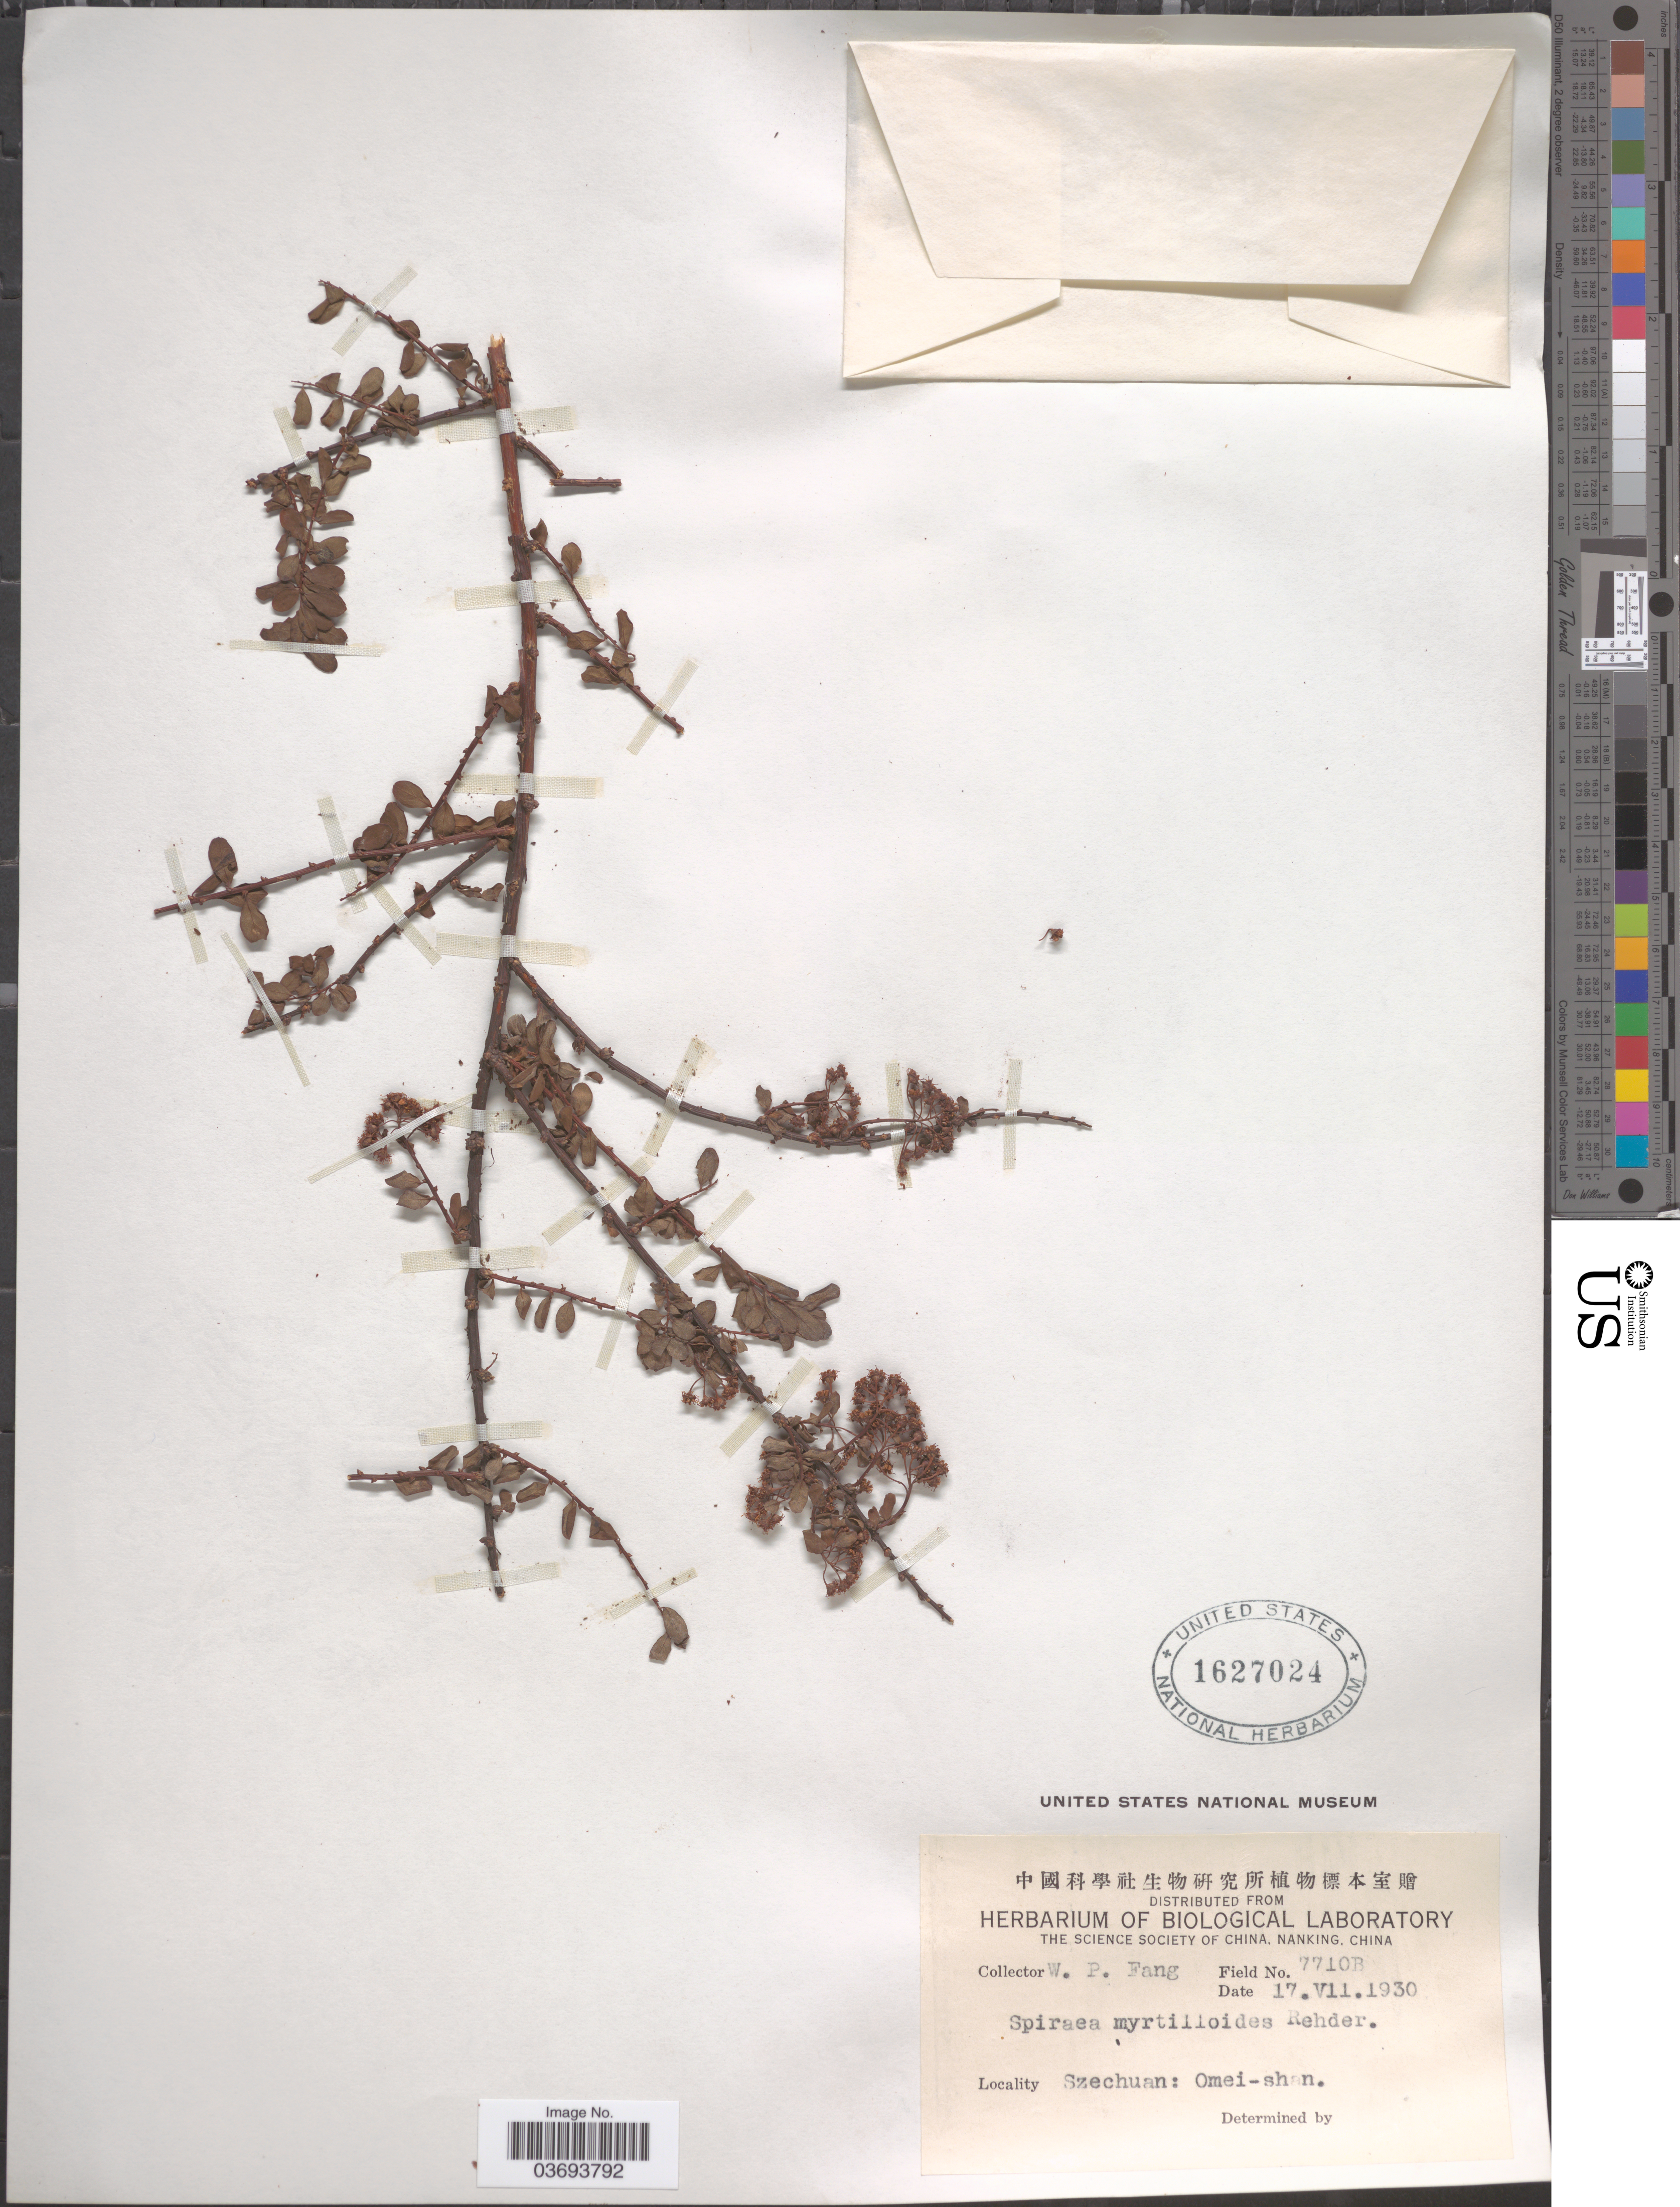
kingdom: Plantae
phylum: Tracheophyta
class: Magnoliopsida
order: Rosales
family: Rosaceae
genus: Spiraea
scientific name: Spiraea virgata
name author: Franch.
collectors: W. P. Fang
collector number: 7710B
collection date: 1930-07-17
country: China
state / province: Sichuan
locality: Szechuan: Omei-shan.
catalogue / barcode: US 1627024